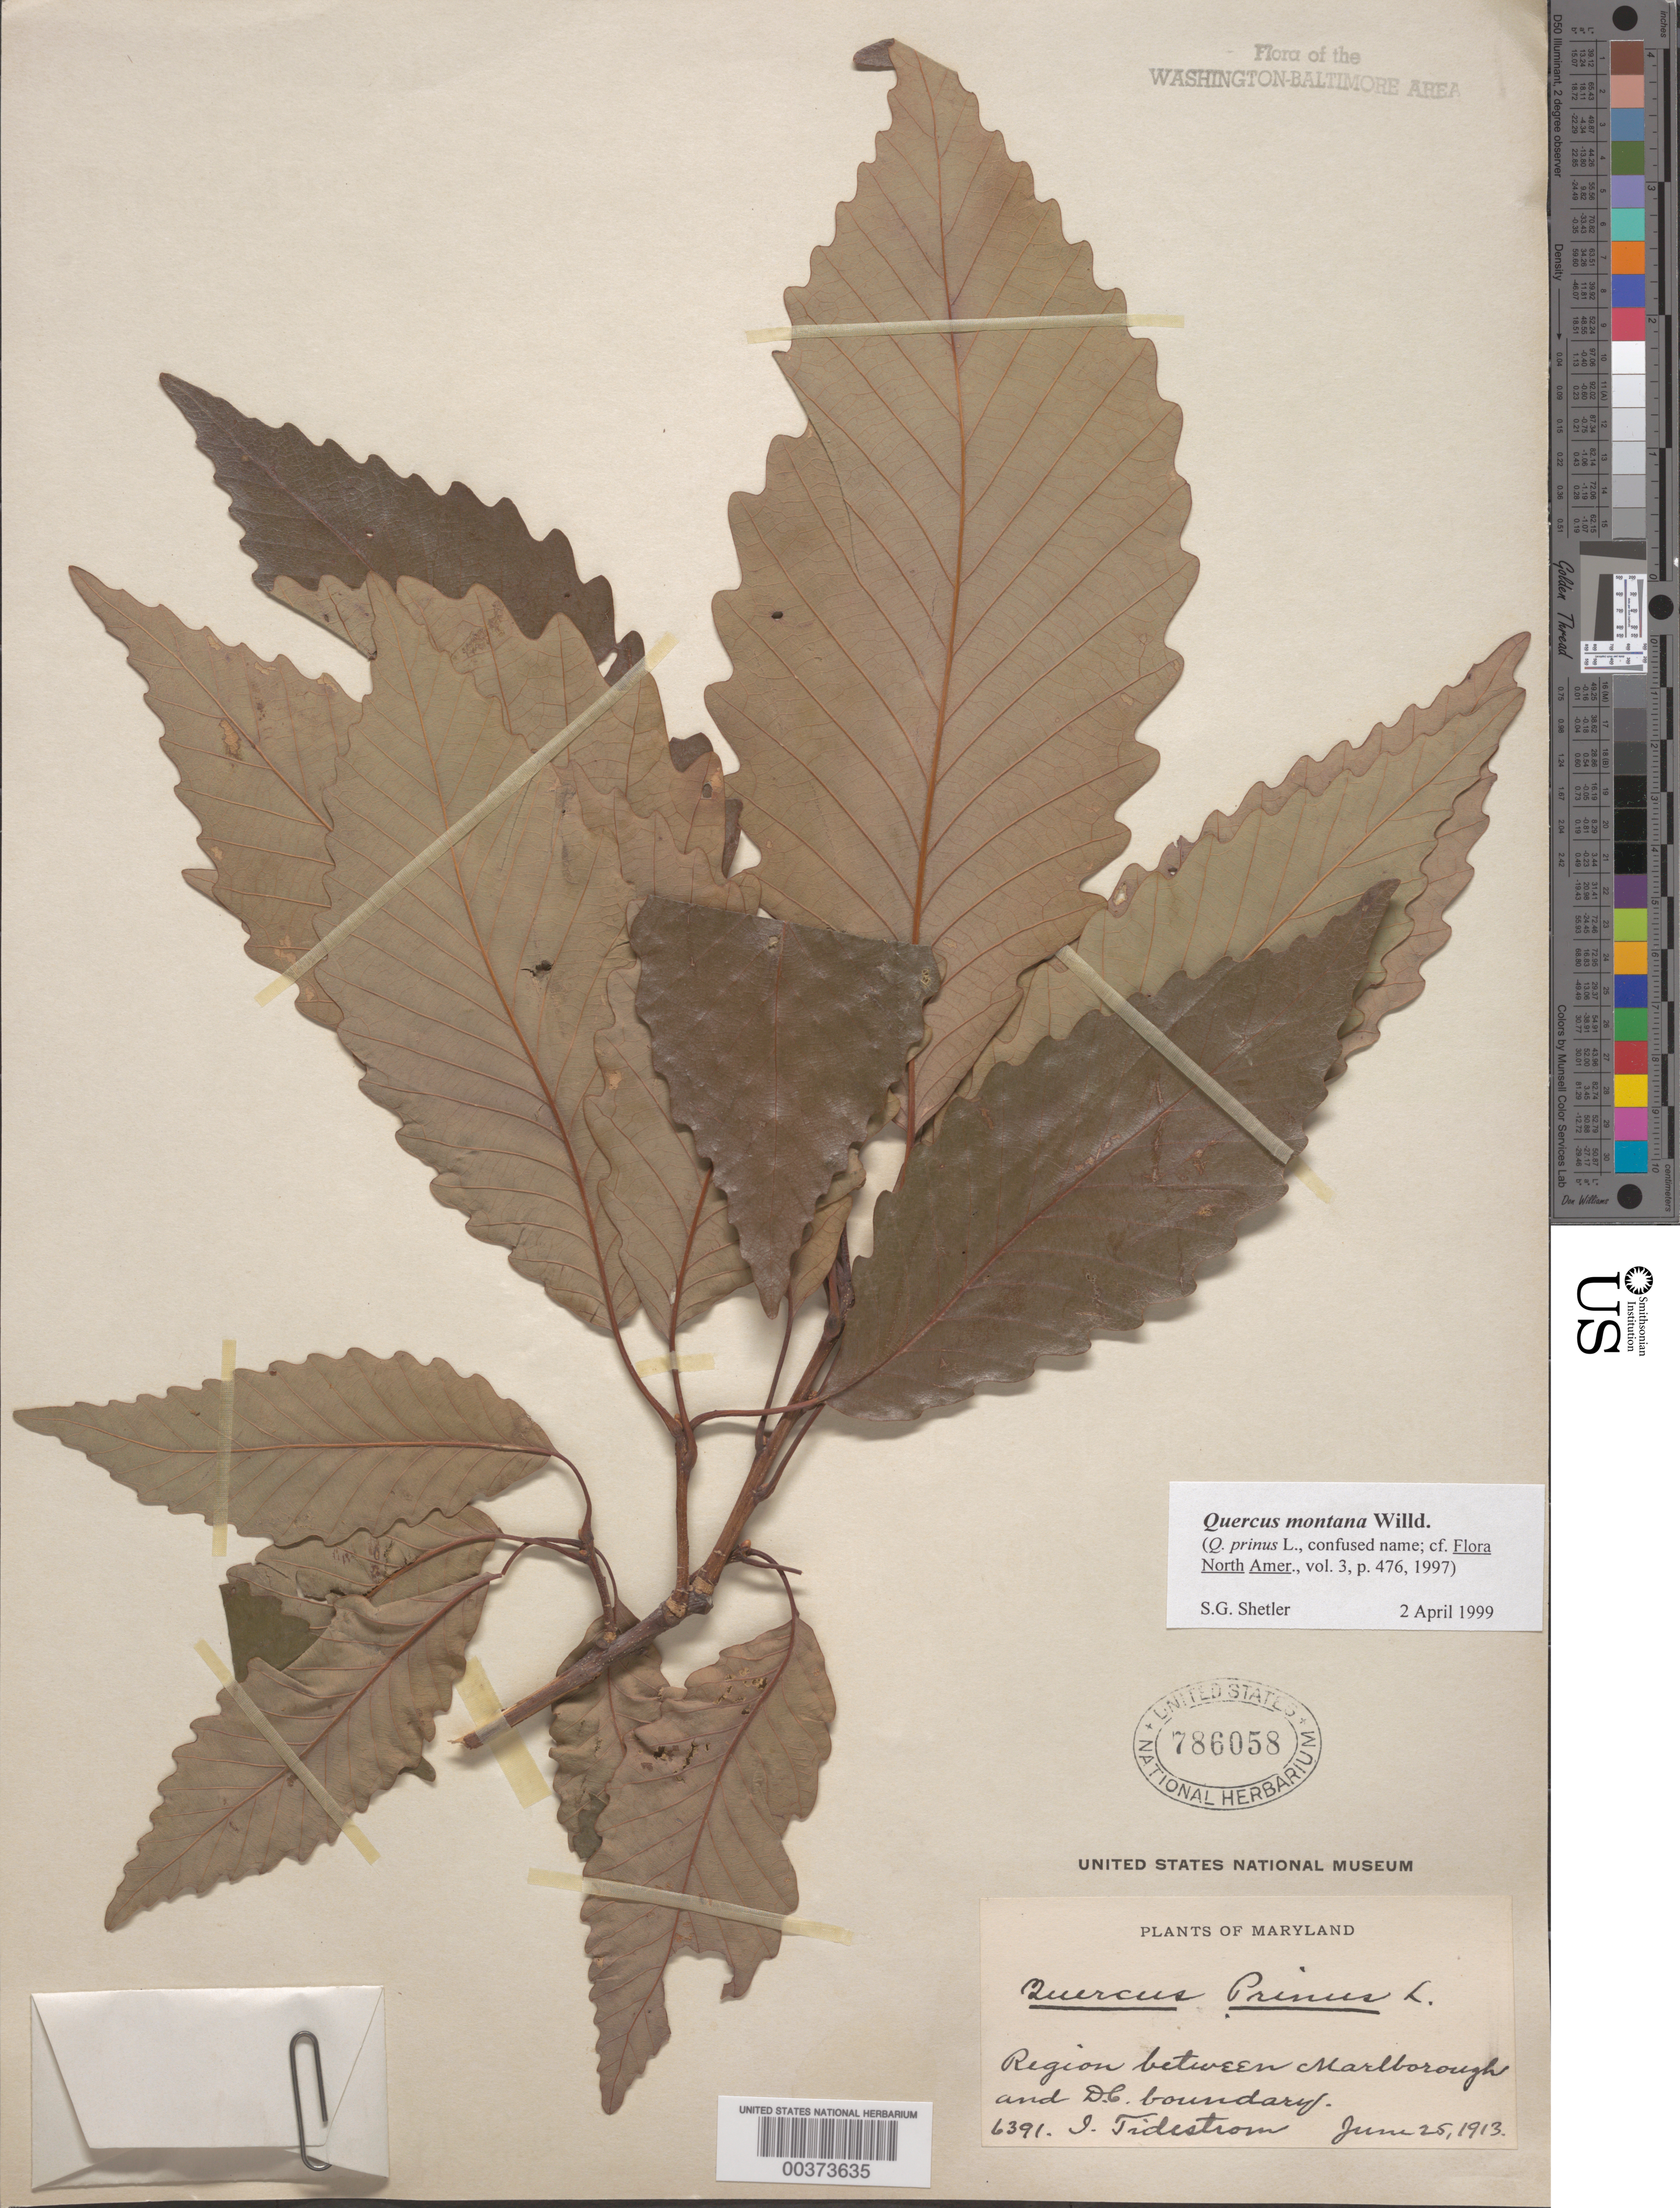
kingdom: Plantae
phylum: Tracheophyta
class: Magnoliopsida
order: Fagales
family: Fagaceae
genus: Quercus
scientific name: Quercus montana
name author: Willd.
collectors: I. F. Tidestrom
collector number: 6391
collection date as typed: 25 Jun 1913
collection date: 1913-06-25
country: United States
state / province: Maryland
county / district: Prince George's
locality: Between Marlboro and DC Boundary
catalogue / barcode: US 786058